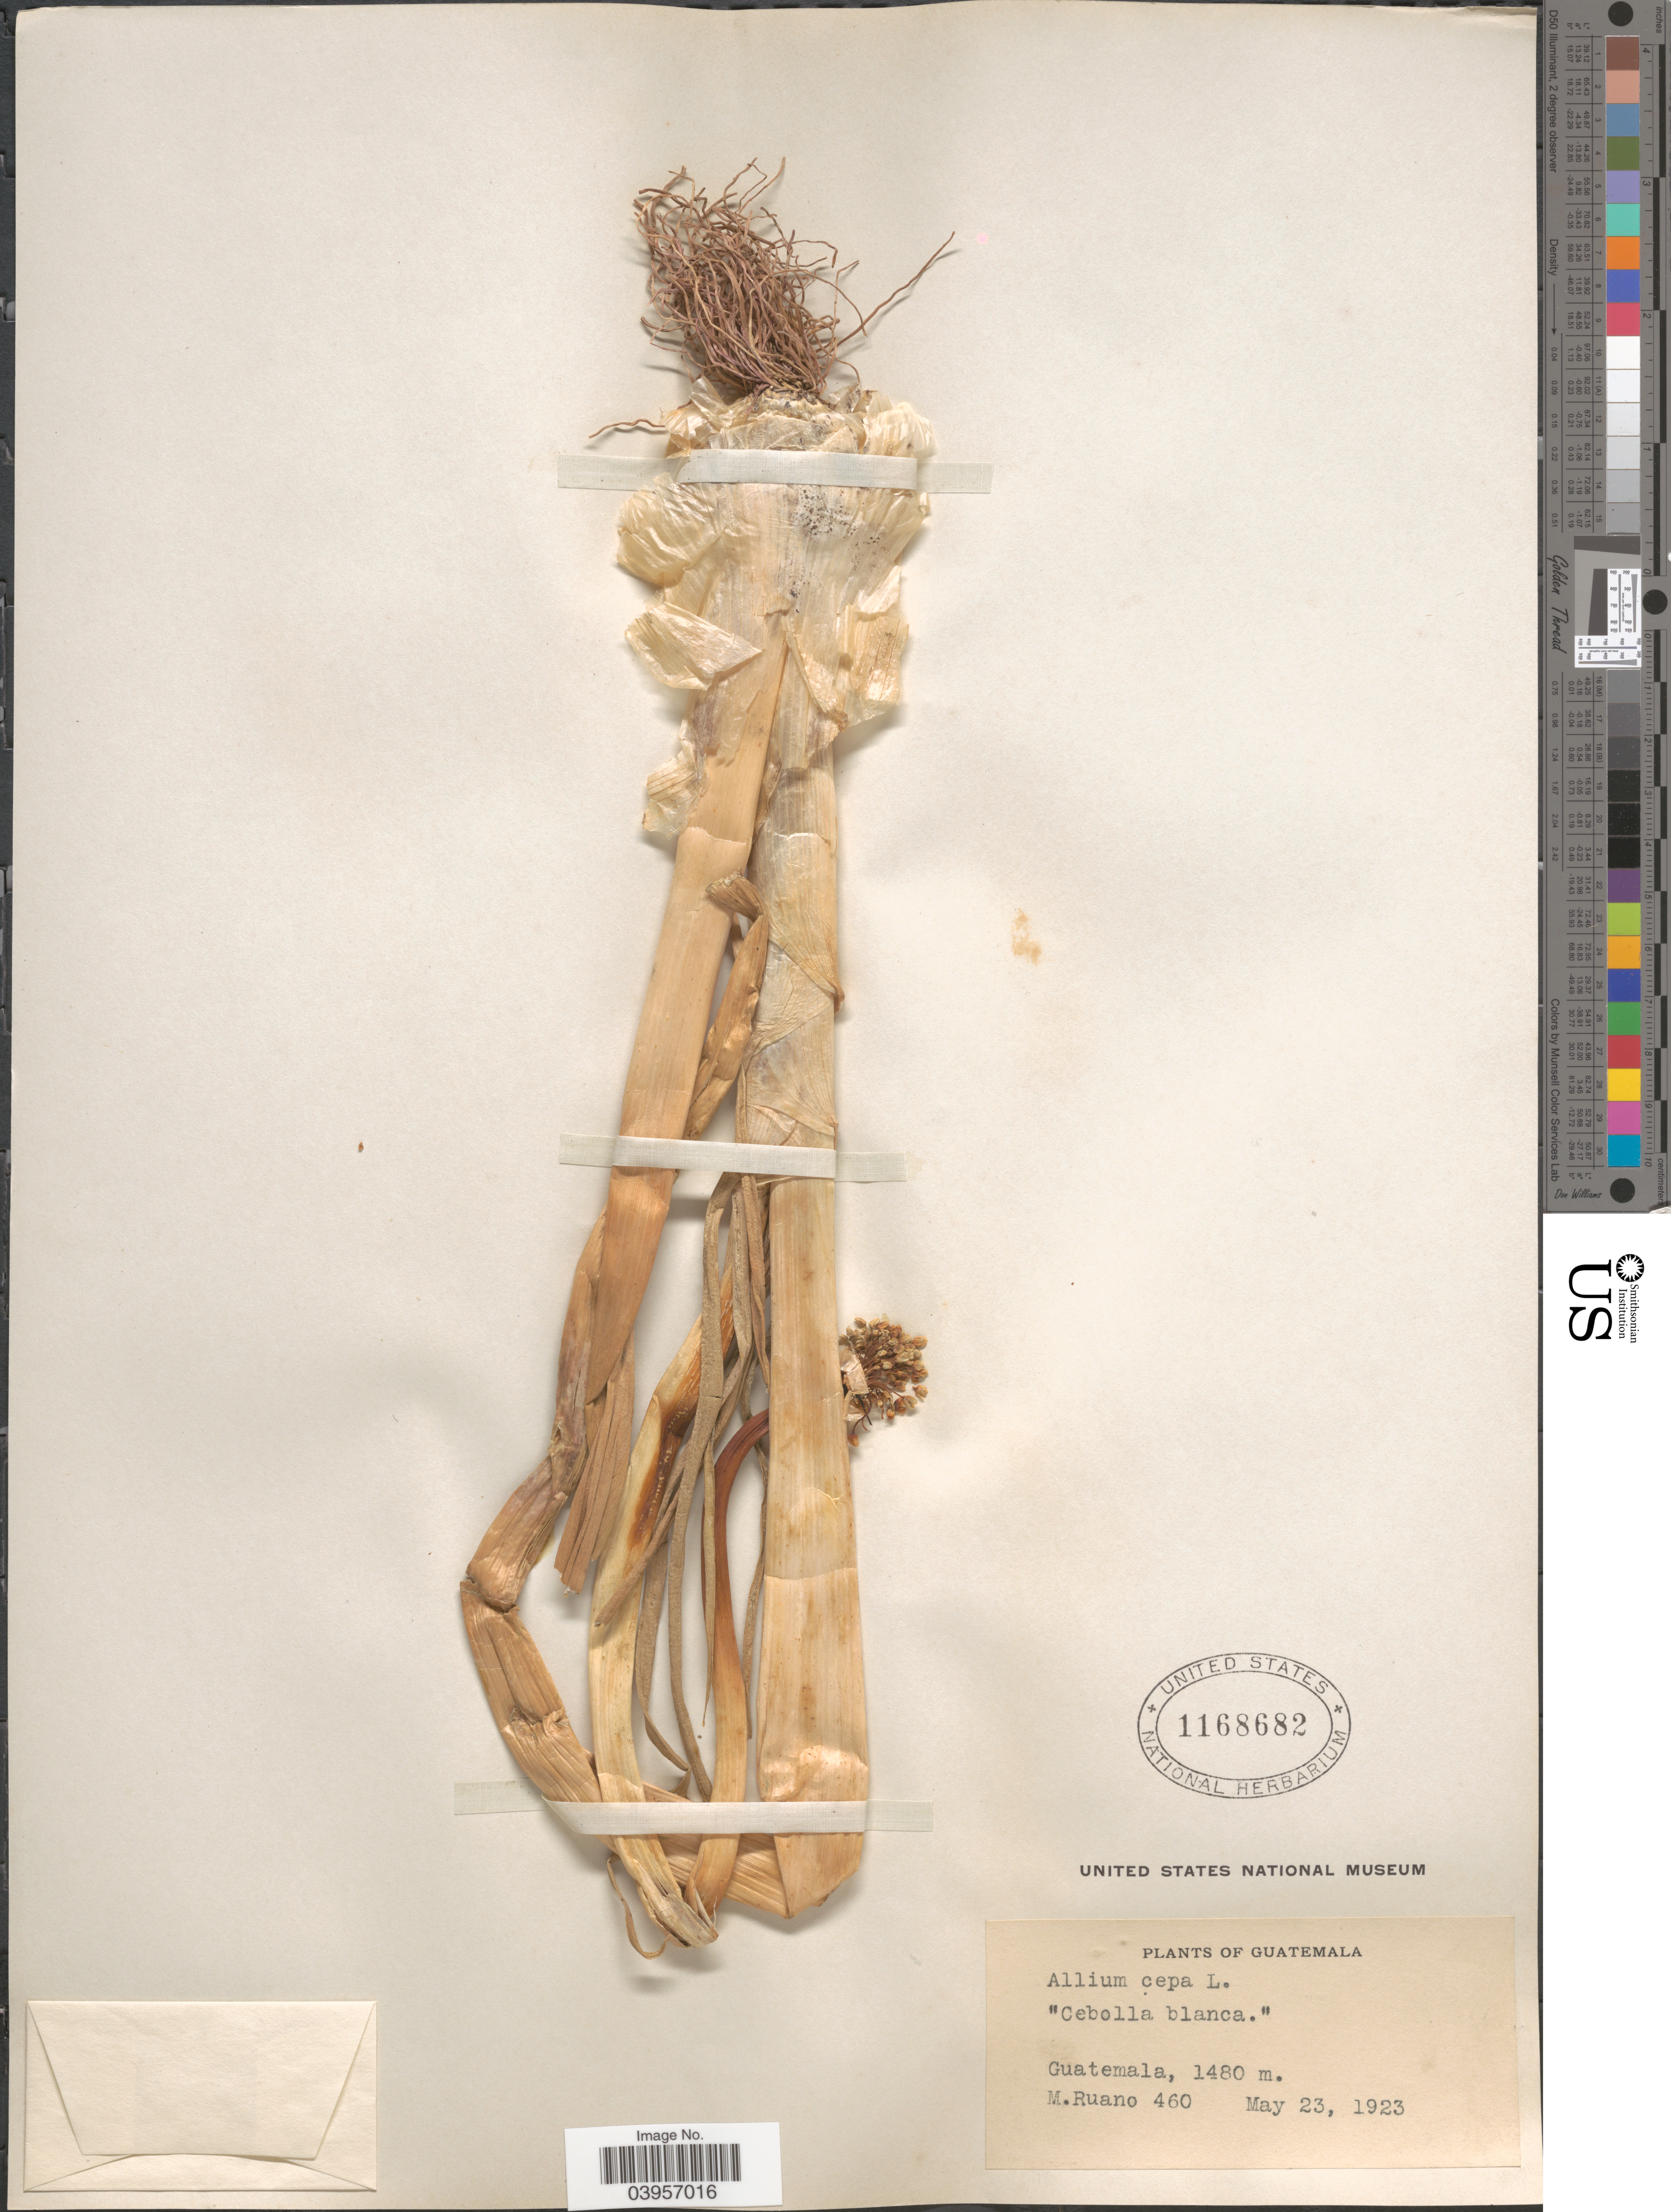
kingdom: Plantae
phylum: Tracheophyta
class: Liliopsida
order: Asparagales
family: Amaryllidaceae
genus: Allium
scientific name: Allium cepa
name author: L.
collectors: M. Ruano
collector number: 460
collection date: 1923-05-23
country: Guatemala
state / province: Guatemala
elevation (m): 1480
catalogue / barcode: US 1168682